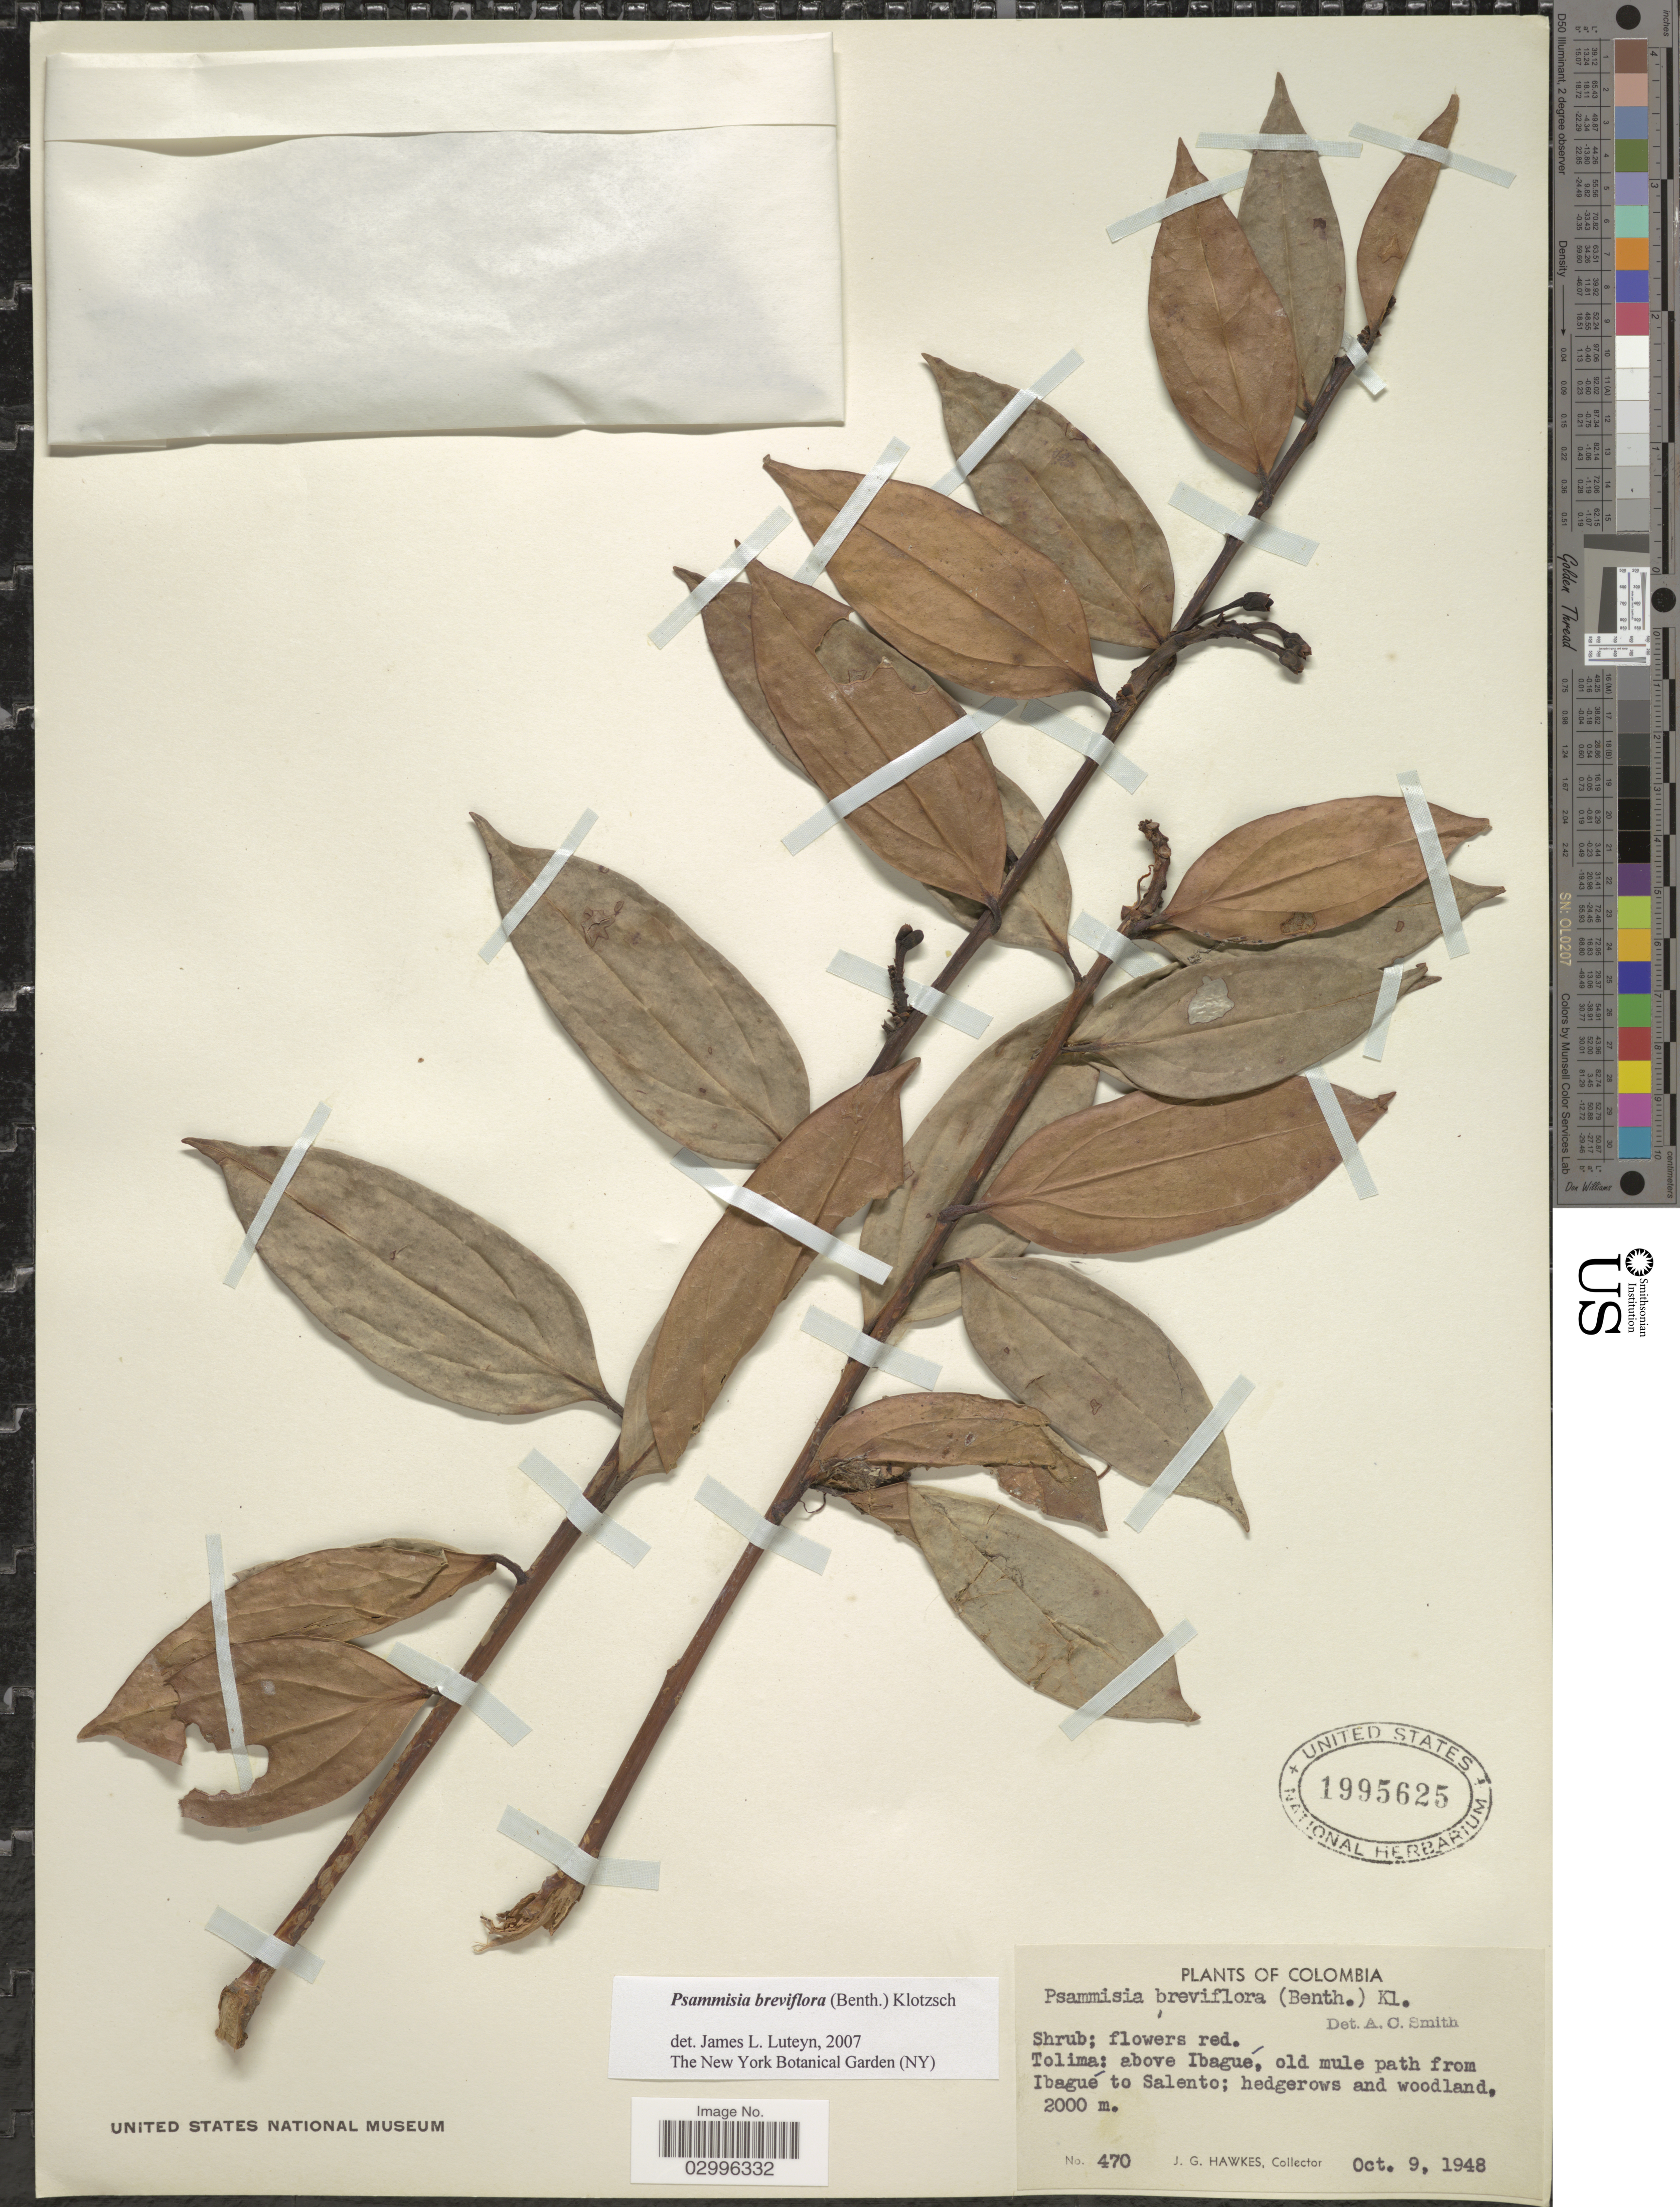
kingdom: Plantae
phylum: Tracheophyta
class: Magnoliopsida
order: Ericales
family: Ericaceae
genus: Psammisia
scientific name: Psammisia breviflora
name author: (Benth.) Klotzsch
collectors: J. Hawkes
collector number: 470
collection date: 1948-10-09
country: Colombia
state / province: Tolima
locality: Above Ibagué, old mule path from Ibagué to Salento.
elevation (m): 2000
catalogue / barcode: US 1995625